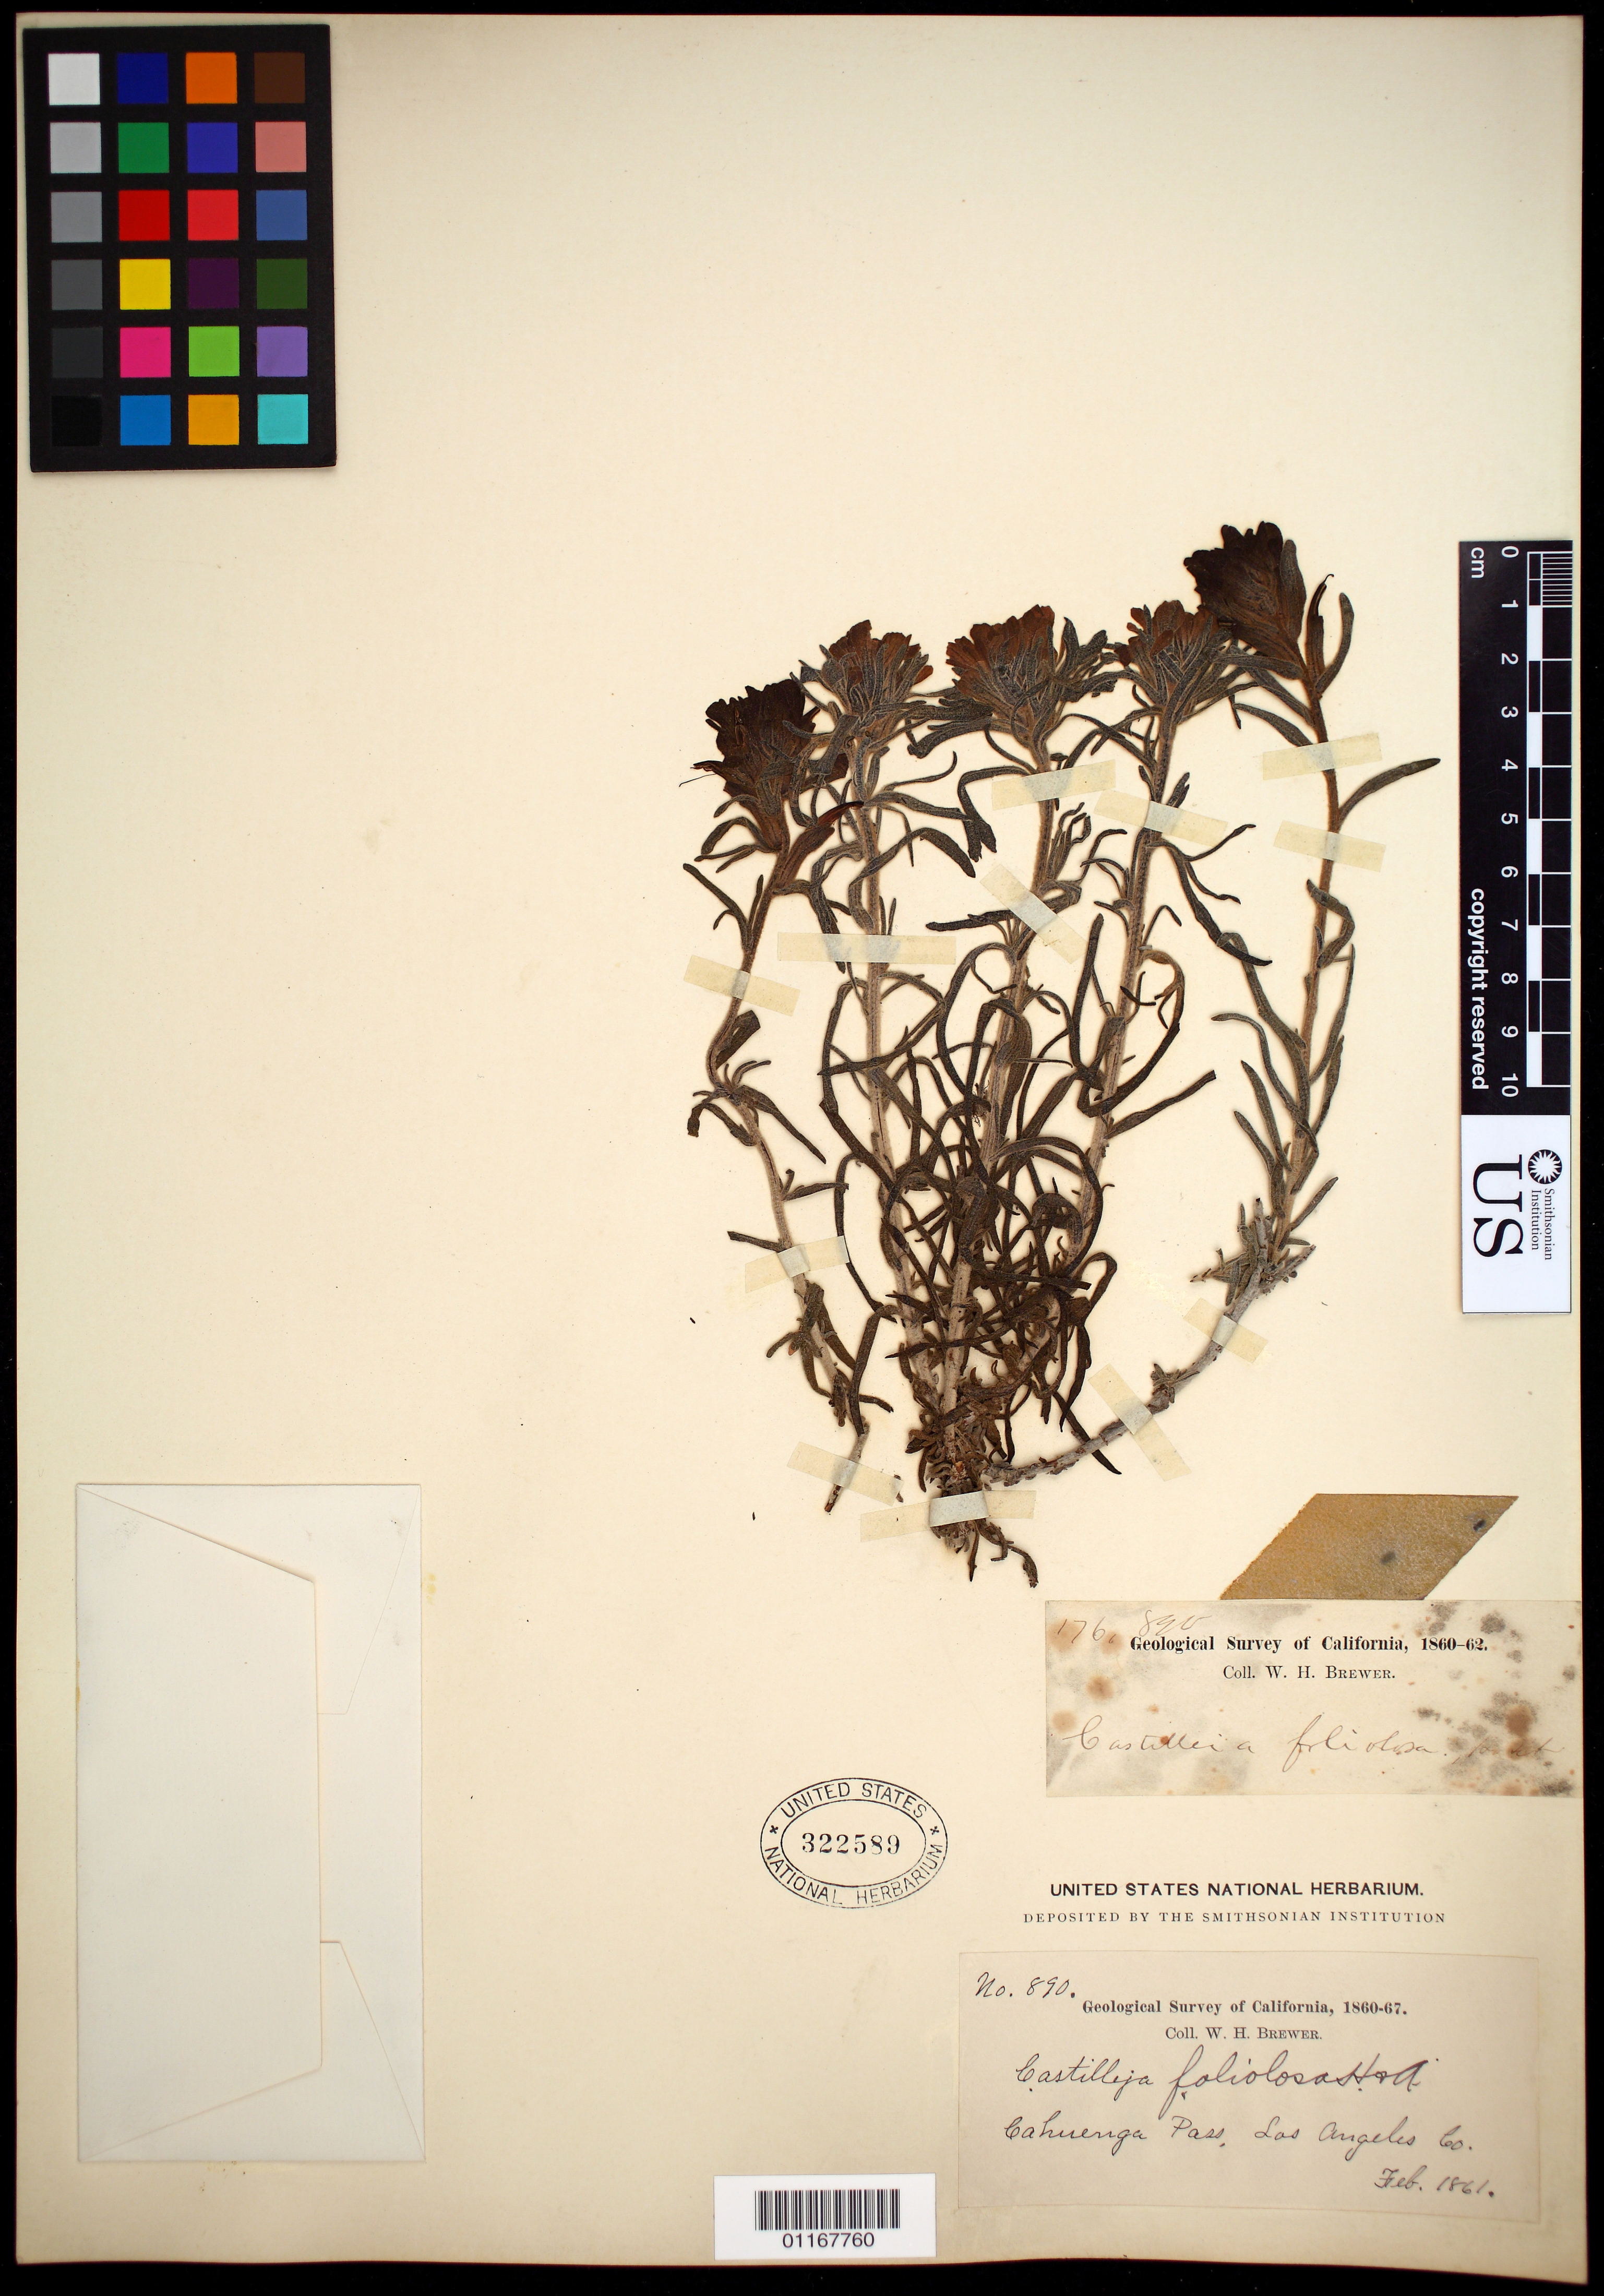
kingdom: Plantae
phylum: Tracheophyta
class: Magnoliopsida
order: Lamiales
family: Orobanchaceae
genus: Castilleja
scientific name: Castilleja foliolosa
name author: Hook. f.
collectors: W. H. Brewer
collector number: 890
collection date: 1861-02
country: United States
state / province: California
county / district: Los Angeles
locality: Cahuanga Pass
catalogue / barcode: US 322589